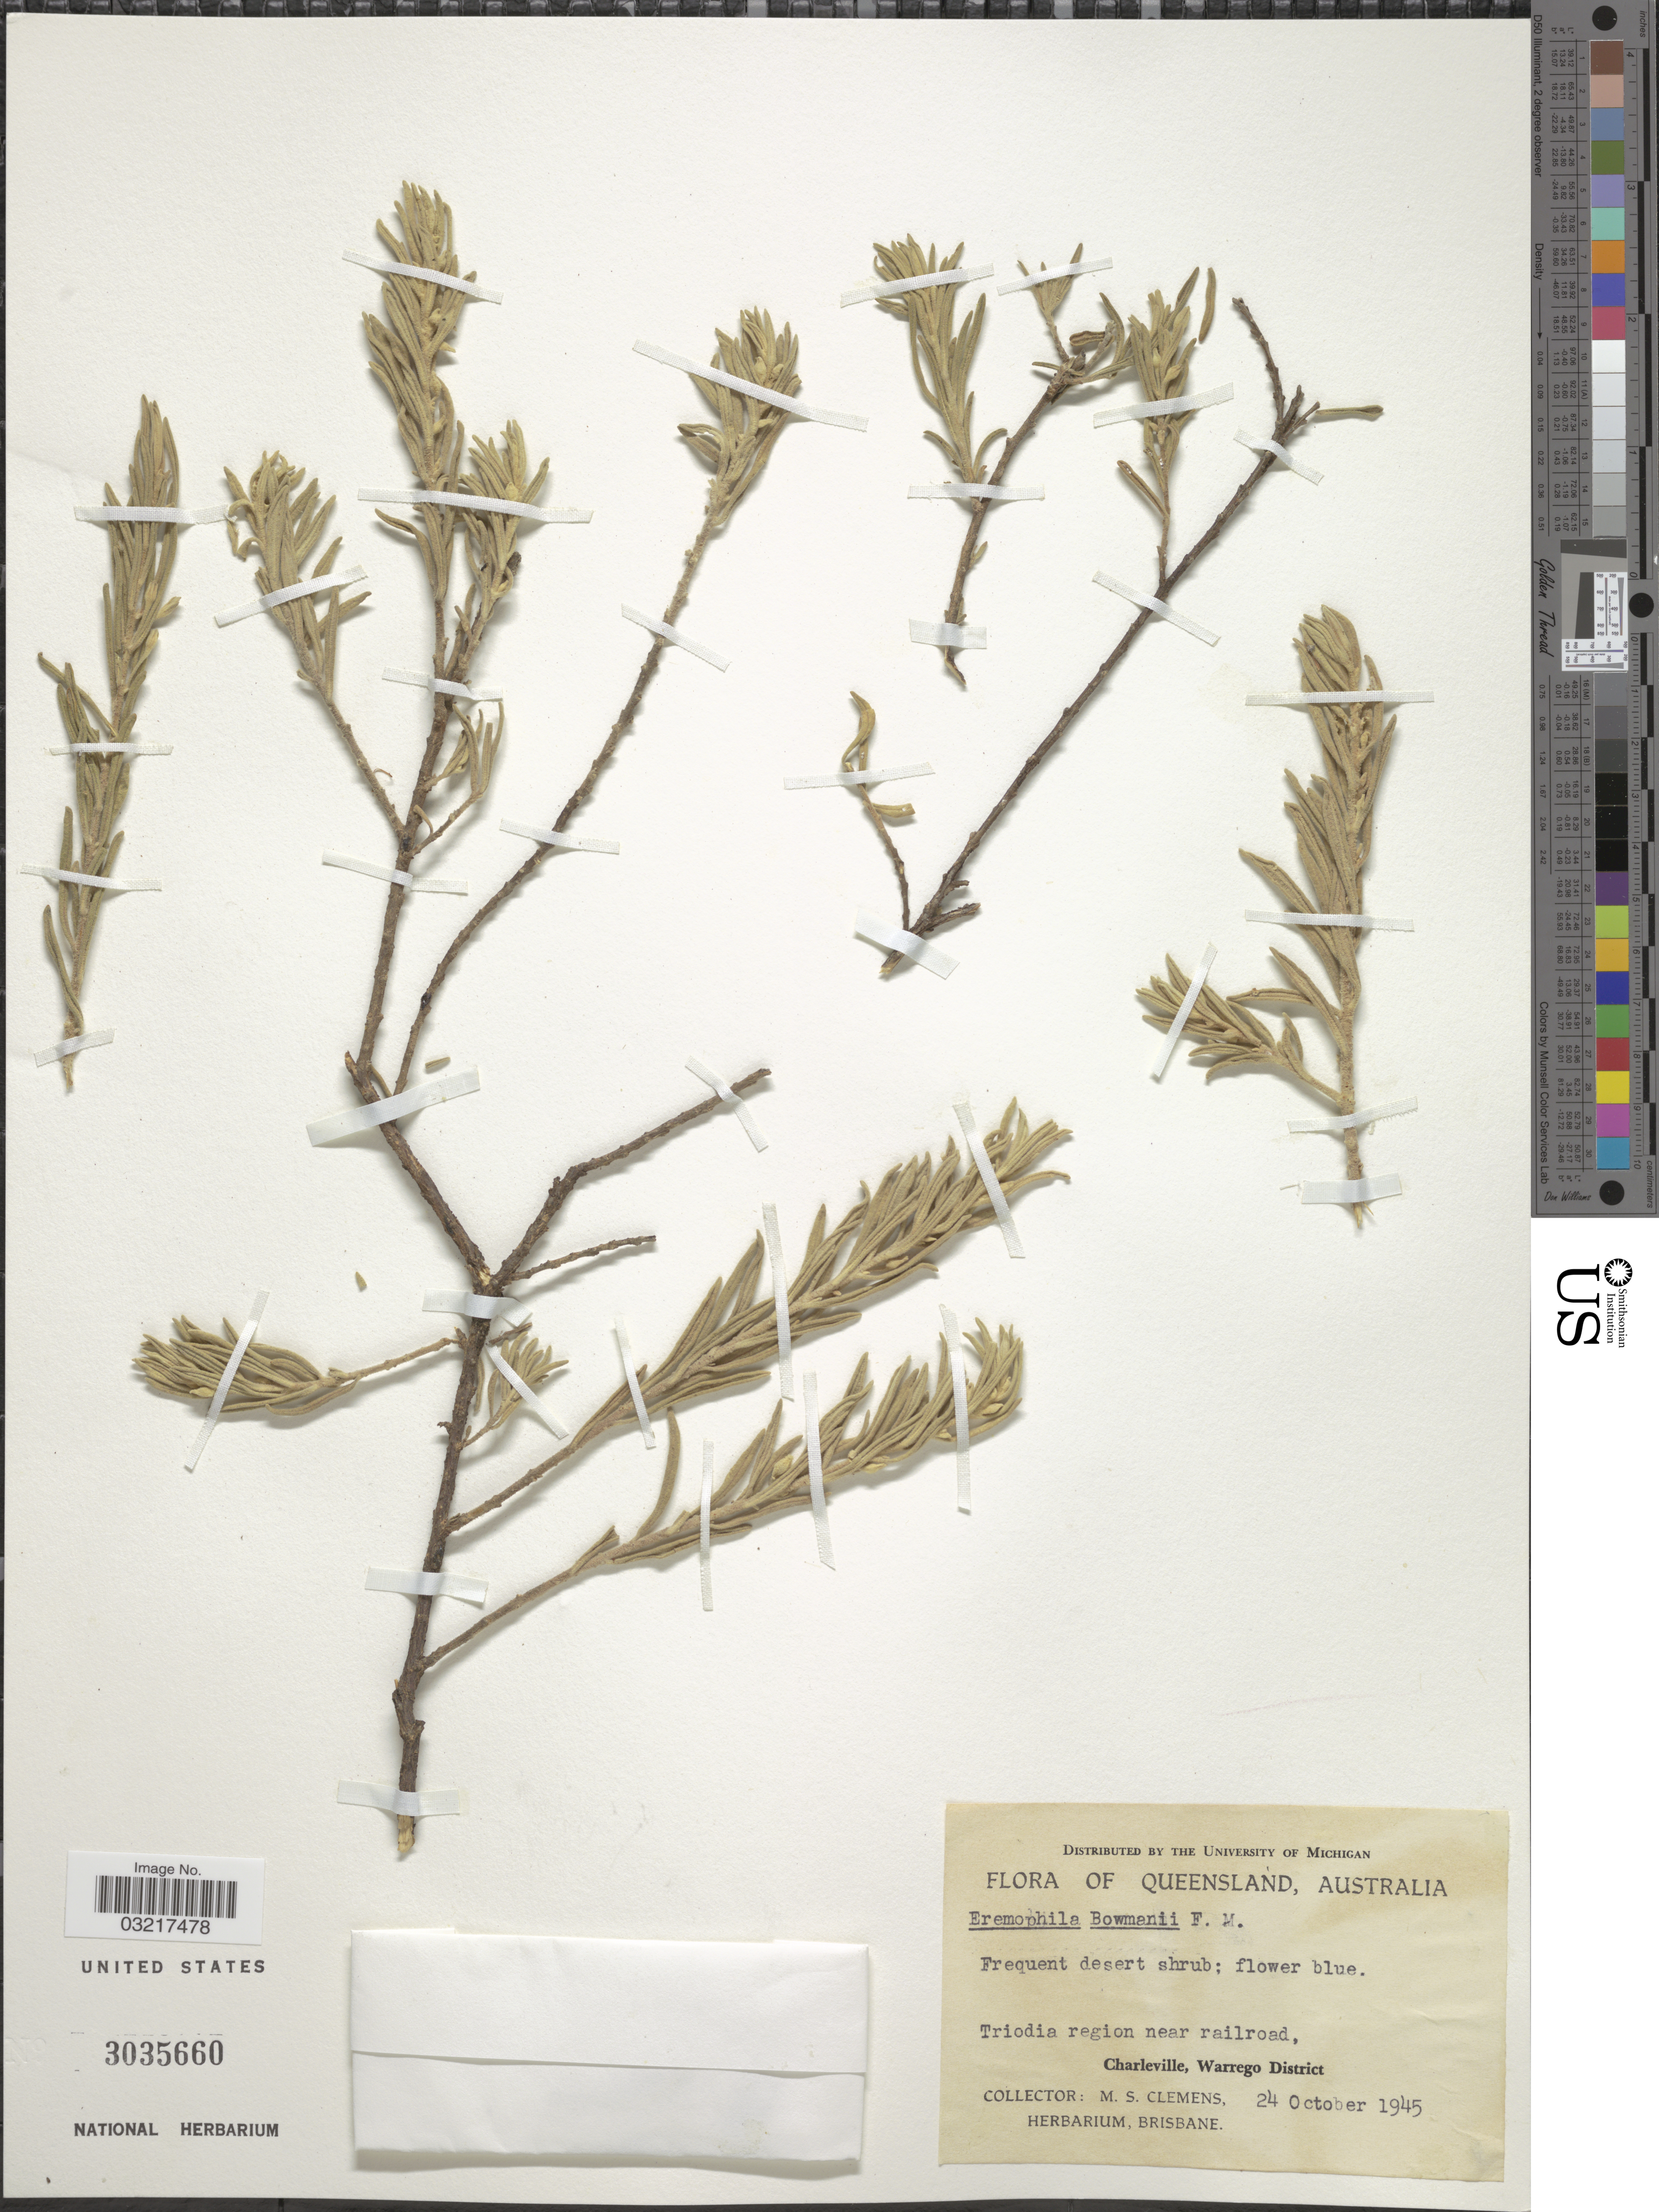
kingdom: Plantae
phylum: Tracheophyta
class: Magnoliopsida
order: Lamiales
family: Scrophulariaceae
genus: Eremophila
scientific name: Eremophila bowmanii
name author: F. Muell.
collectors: M. S. Clemens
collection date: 1945-10-24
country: Australia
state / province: Queensland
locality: Triodia region near railroad, Charleville, Warrego District.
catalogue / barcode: US 3035660